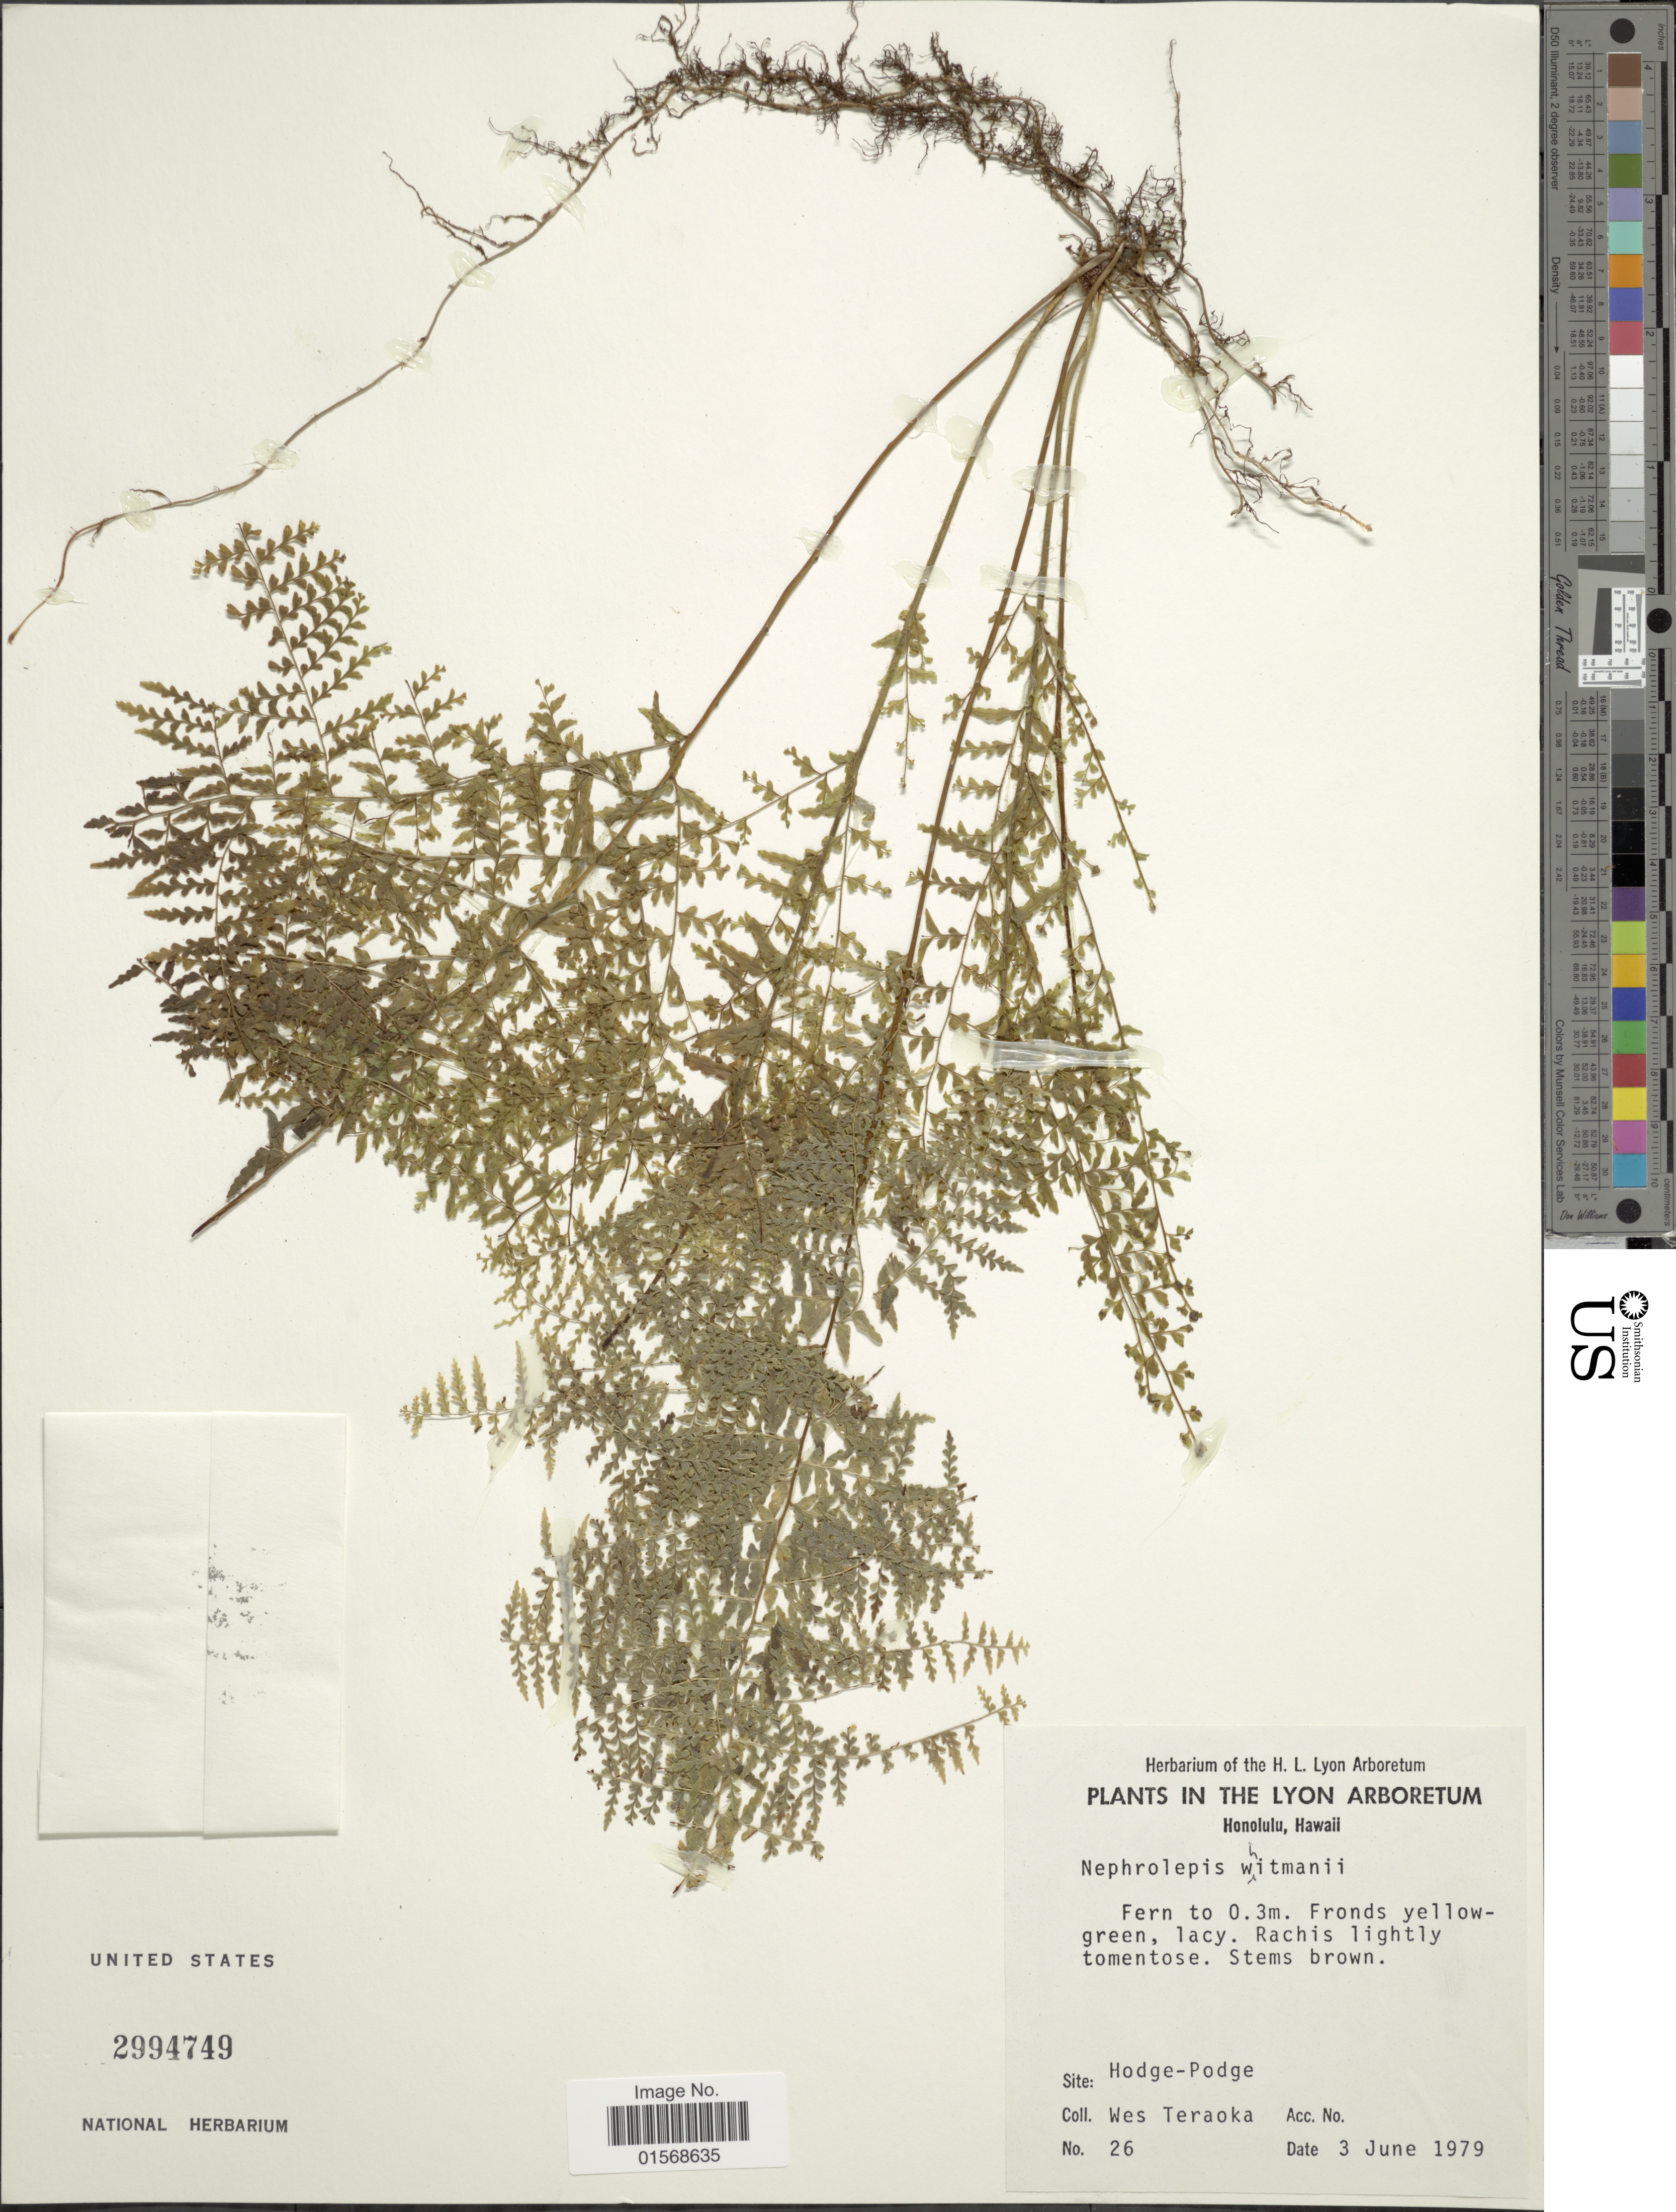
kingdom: Plantae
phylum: Tracheophyta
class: Polypodiopsida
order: Polypodiales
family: Nephrolepidaceae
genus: Nephrolepis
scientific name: Nephrolepis 'Whitman'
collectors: W. Teraoka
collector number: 26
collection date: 1979-06-03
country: United States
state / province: Hawaii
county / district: Honolulu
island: Oahu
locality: Lyon Arboretum, Honolulu, Hawaii, Hodge-Podge.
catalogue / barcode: US 2994749